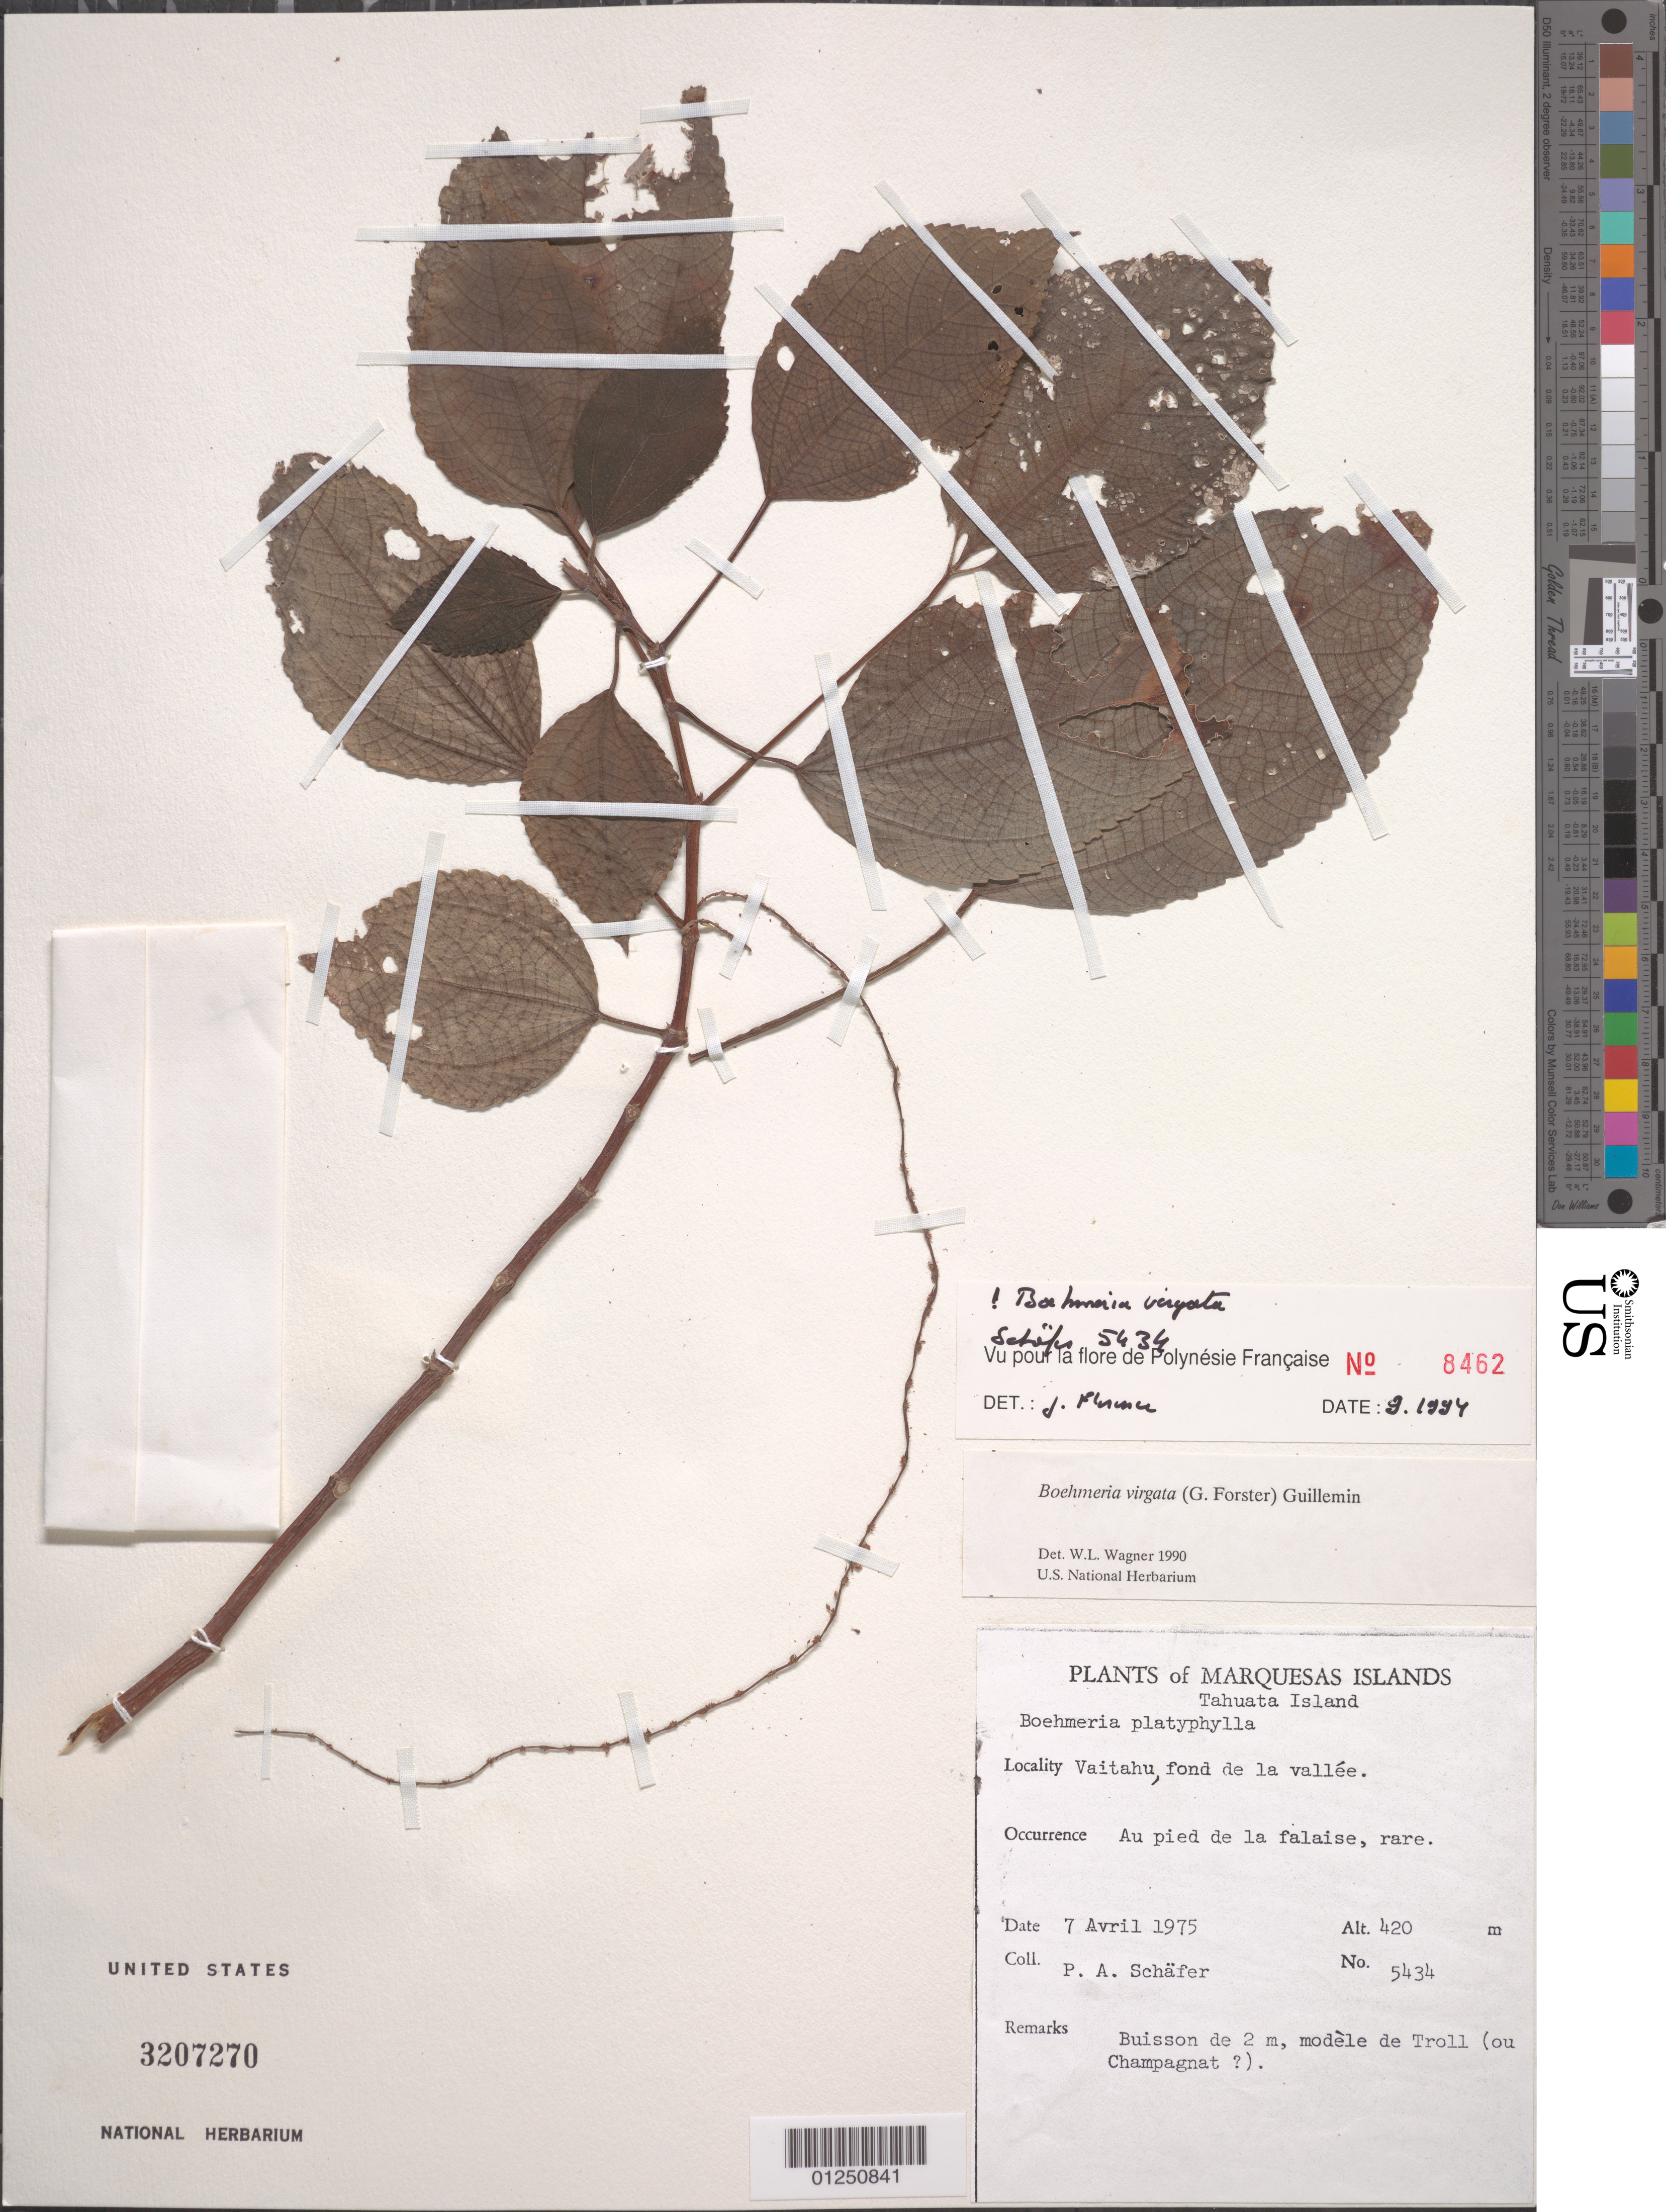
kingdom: Plantae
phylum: Tracheophyta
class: Magnoliopsida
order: Rosales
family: Urticaceae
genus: Boehmeria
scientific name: Boehmeria virgata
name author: (G. Forst.) Guill.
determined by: Wagner, W. L., (BOT), Smithsonian Institution - National Museum of Natural History (UNITED STATES)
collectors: P. A. Schäfer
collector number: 5434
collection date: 1975-04-07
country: French Polynesia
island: Tahuata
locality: Vaitahu, fond de la vallée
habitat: Au pied de la falise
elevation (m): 420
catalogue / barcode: US 3207270